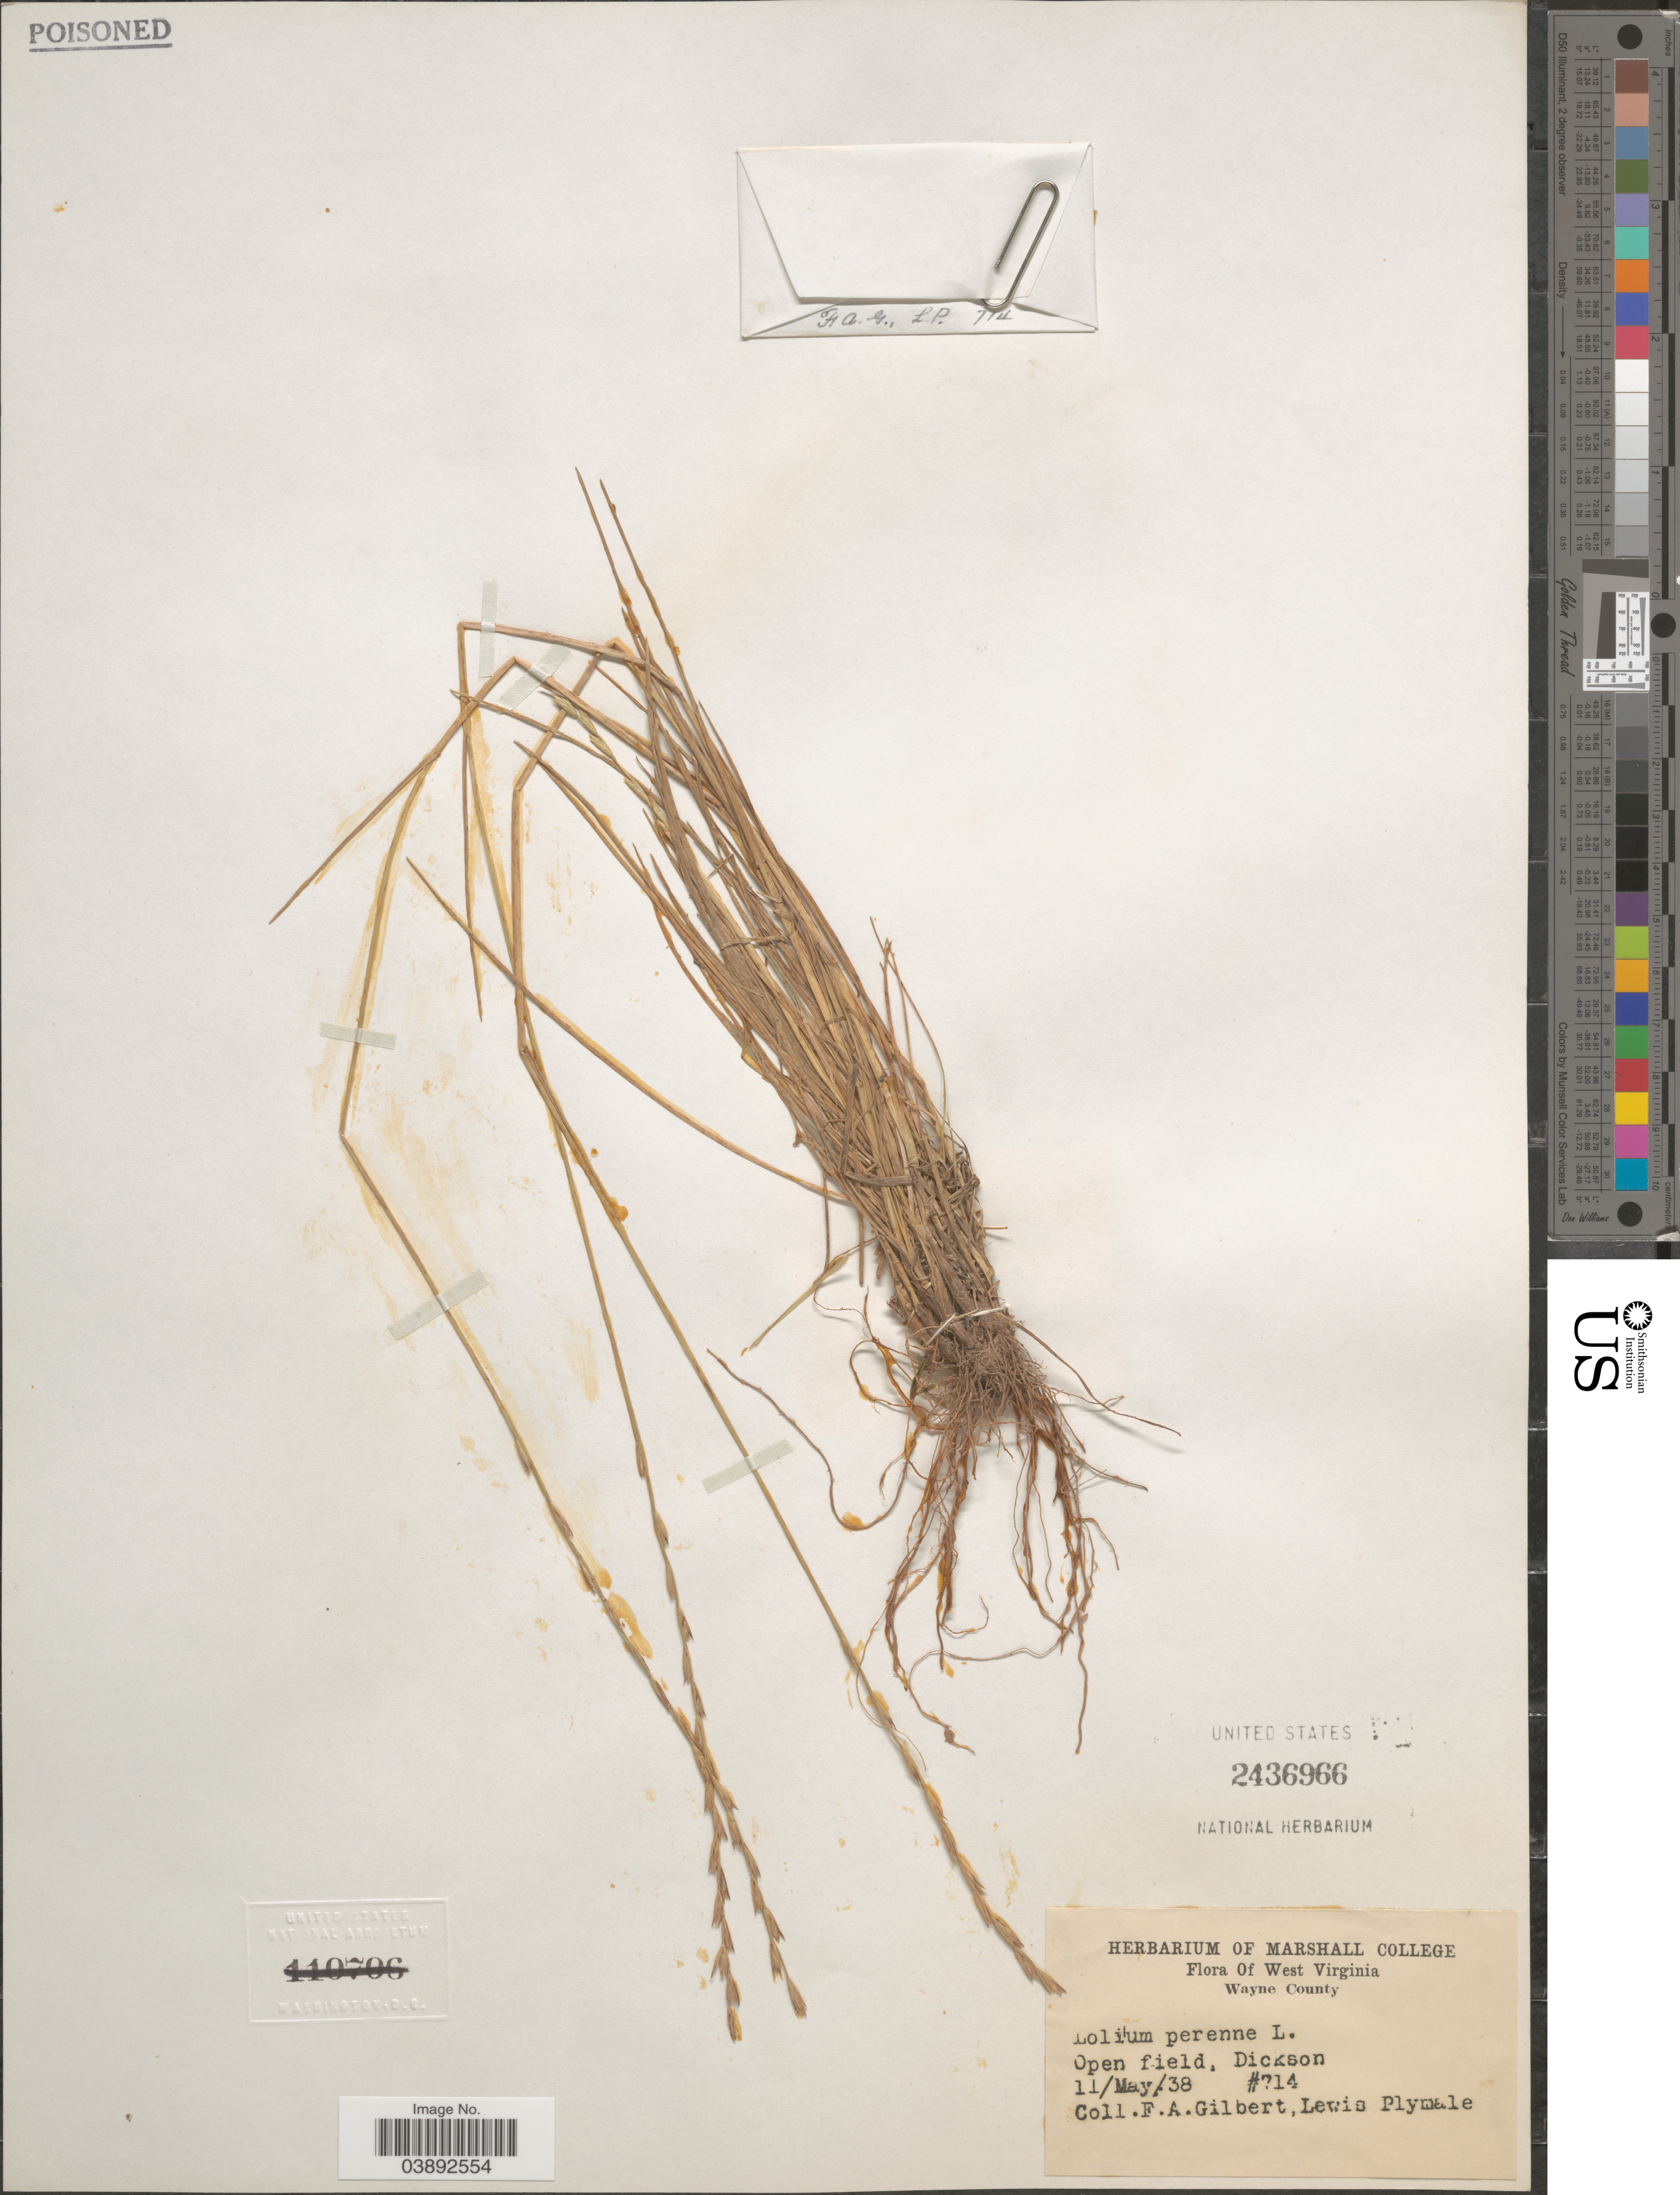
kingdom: Plantae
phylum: Tracheophyta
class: Liliopsida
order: Poales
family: Poaceae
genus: Lolium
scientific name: Lolium perenne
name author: L.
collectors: F. A. Gilbert & L. Plymale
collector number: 714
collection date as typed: Transcribed d/m/y: 11/5/38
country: United States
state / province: West Virginia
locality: Dickson.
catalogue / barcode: US 2436966